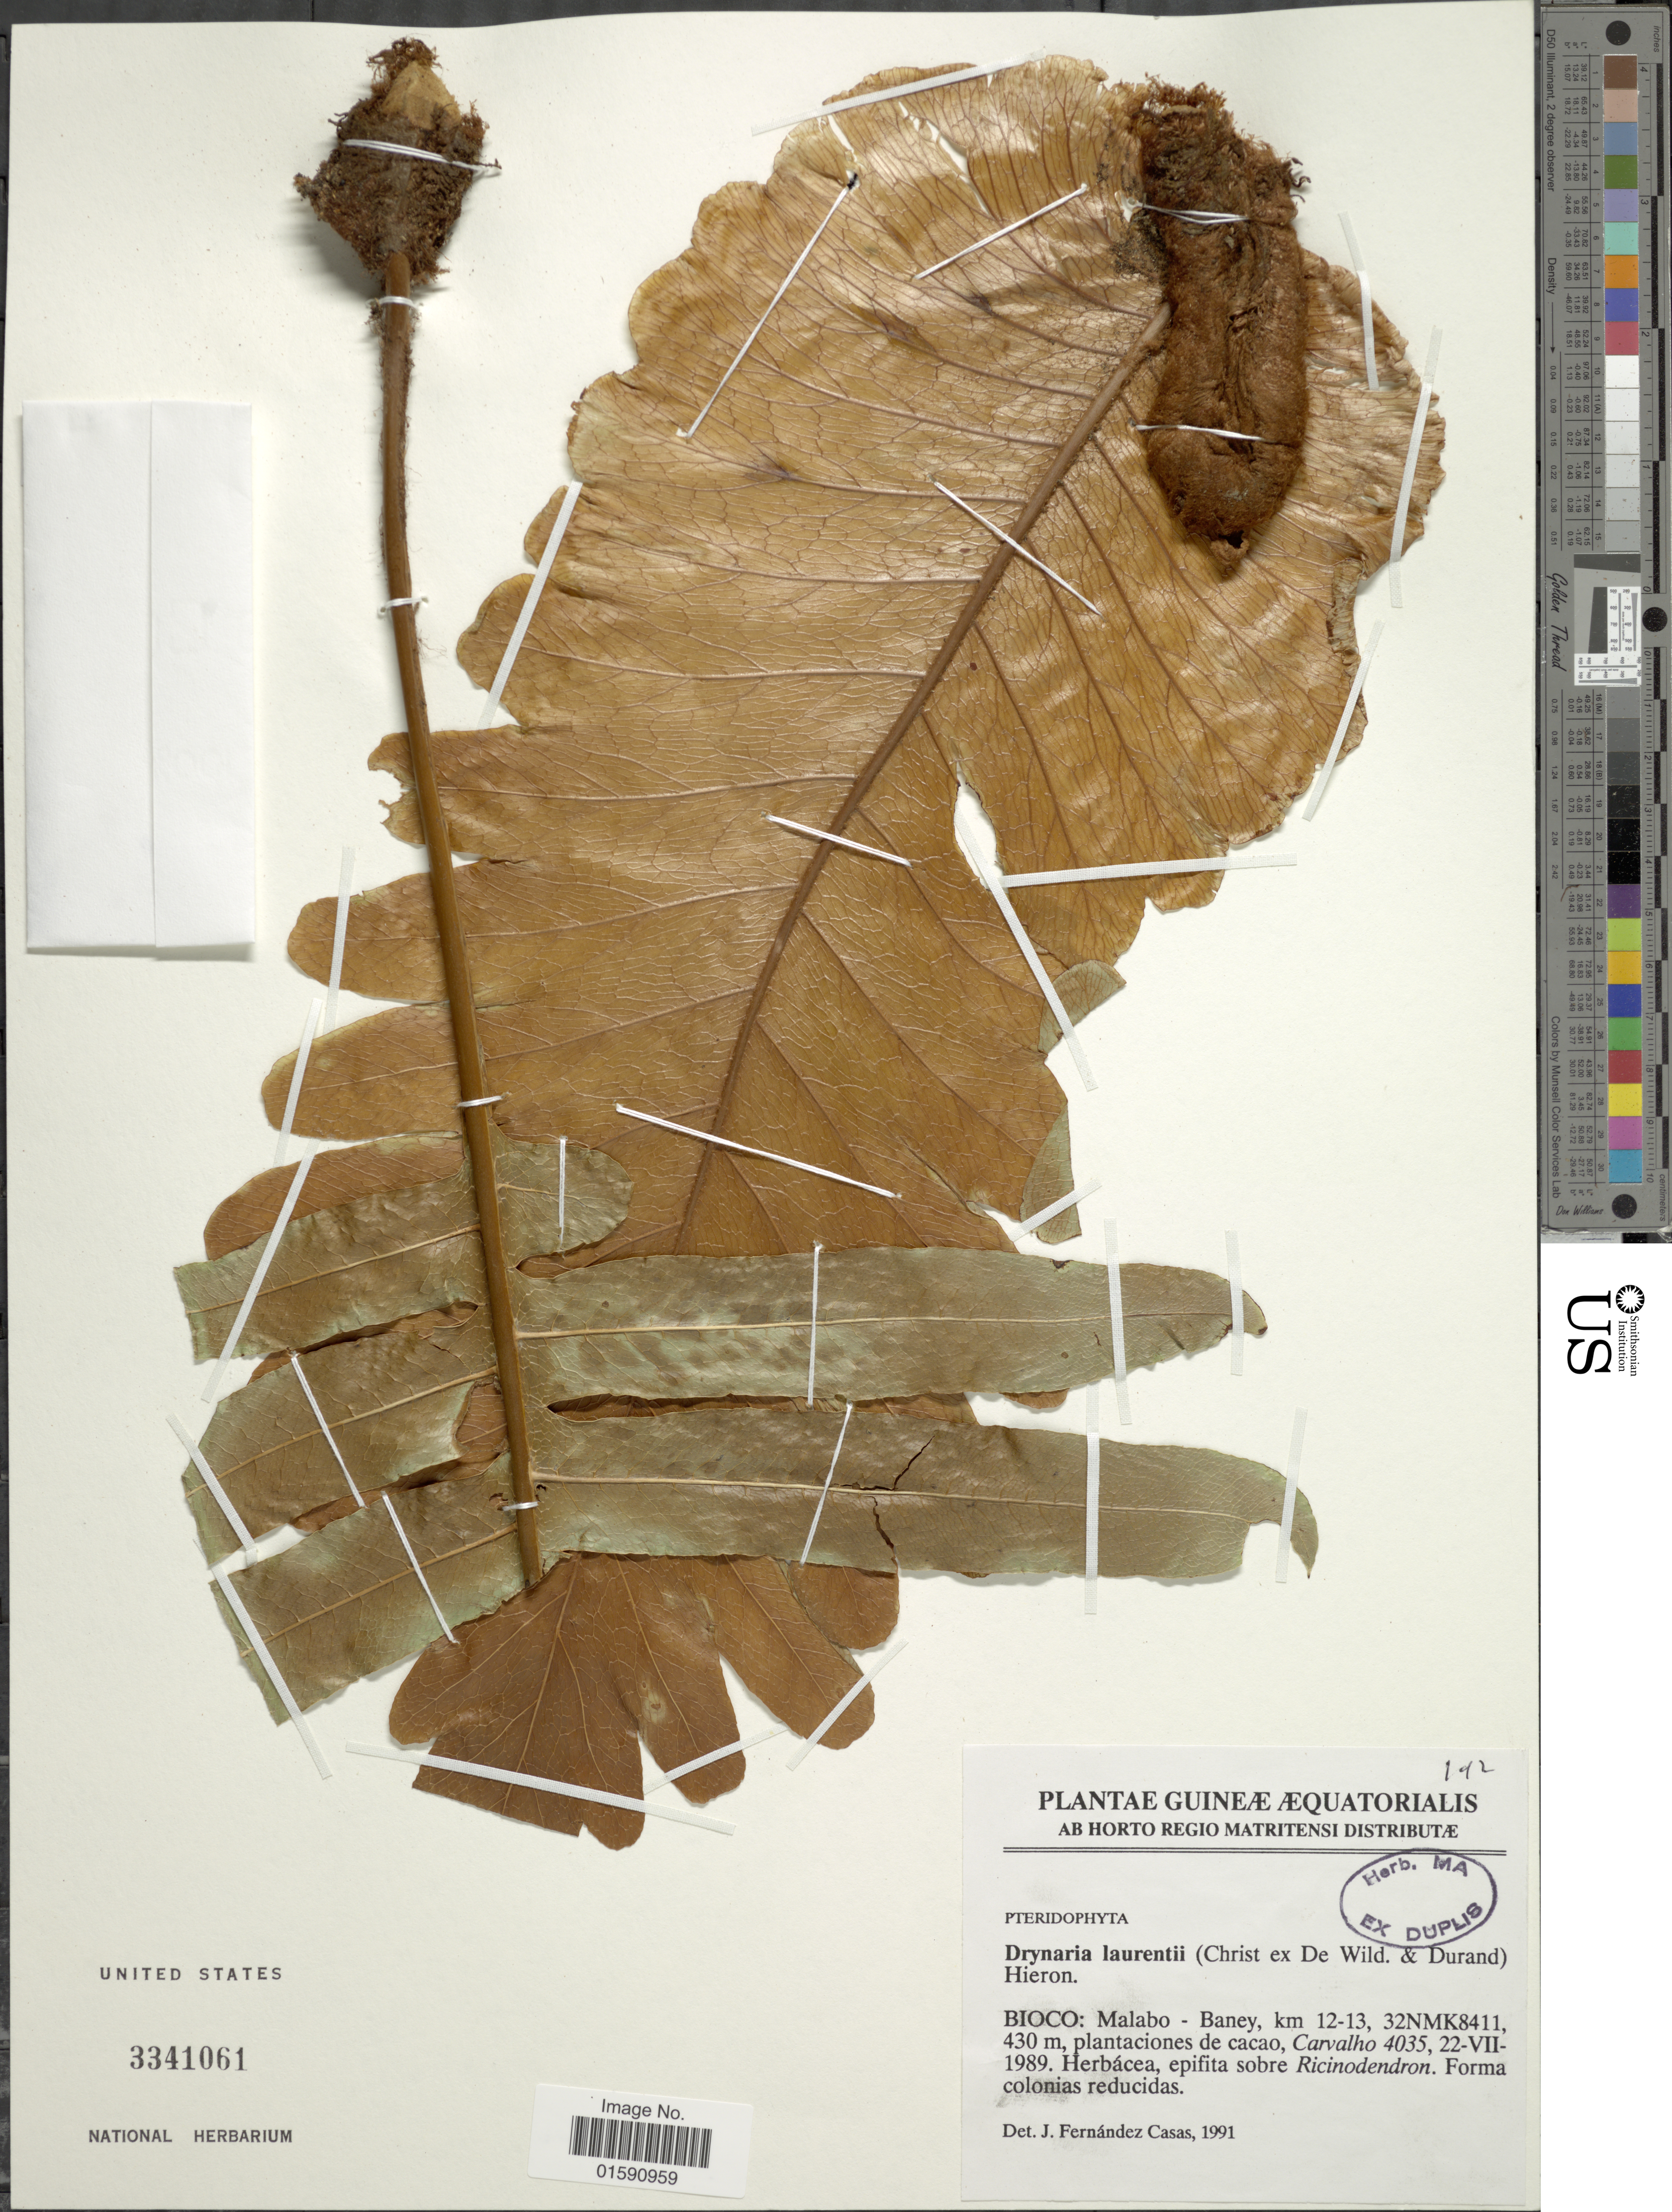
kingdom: Plantae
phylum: Tracheophyta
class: Polypodiopsida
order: Polypodiales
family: Polypodiaceae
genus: Drynaria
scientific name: Drynaria laurentii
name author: (Christ) Hieron.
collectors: Carvalho, --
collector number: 4035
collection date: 1989-07-22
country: Equatorial Guinea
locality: Bioco: malabo - Baney, km 12-13, 32NMK85411, plantaciones de cacao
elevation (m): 430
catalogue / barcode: US 3341061